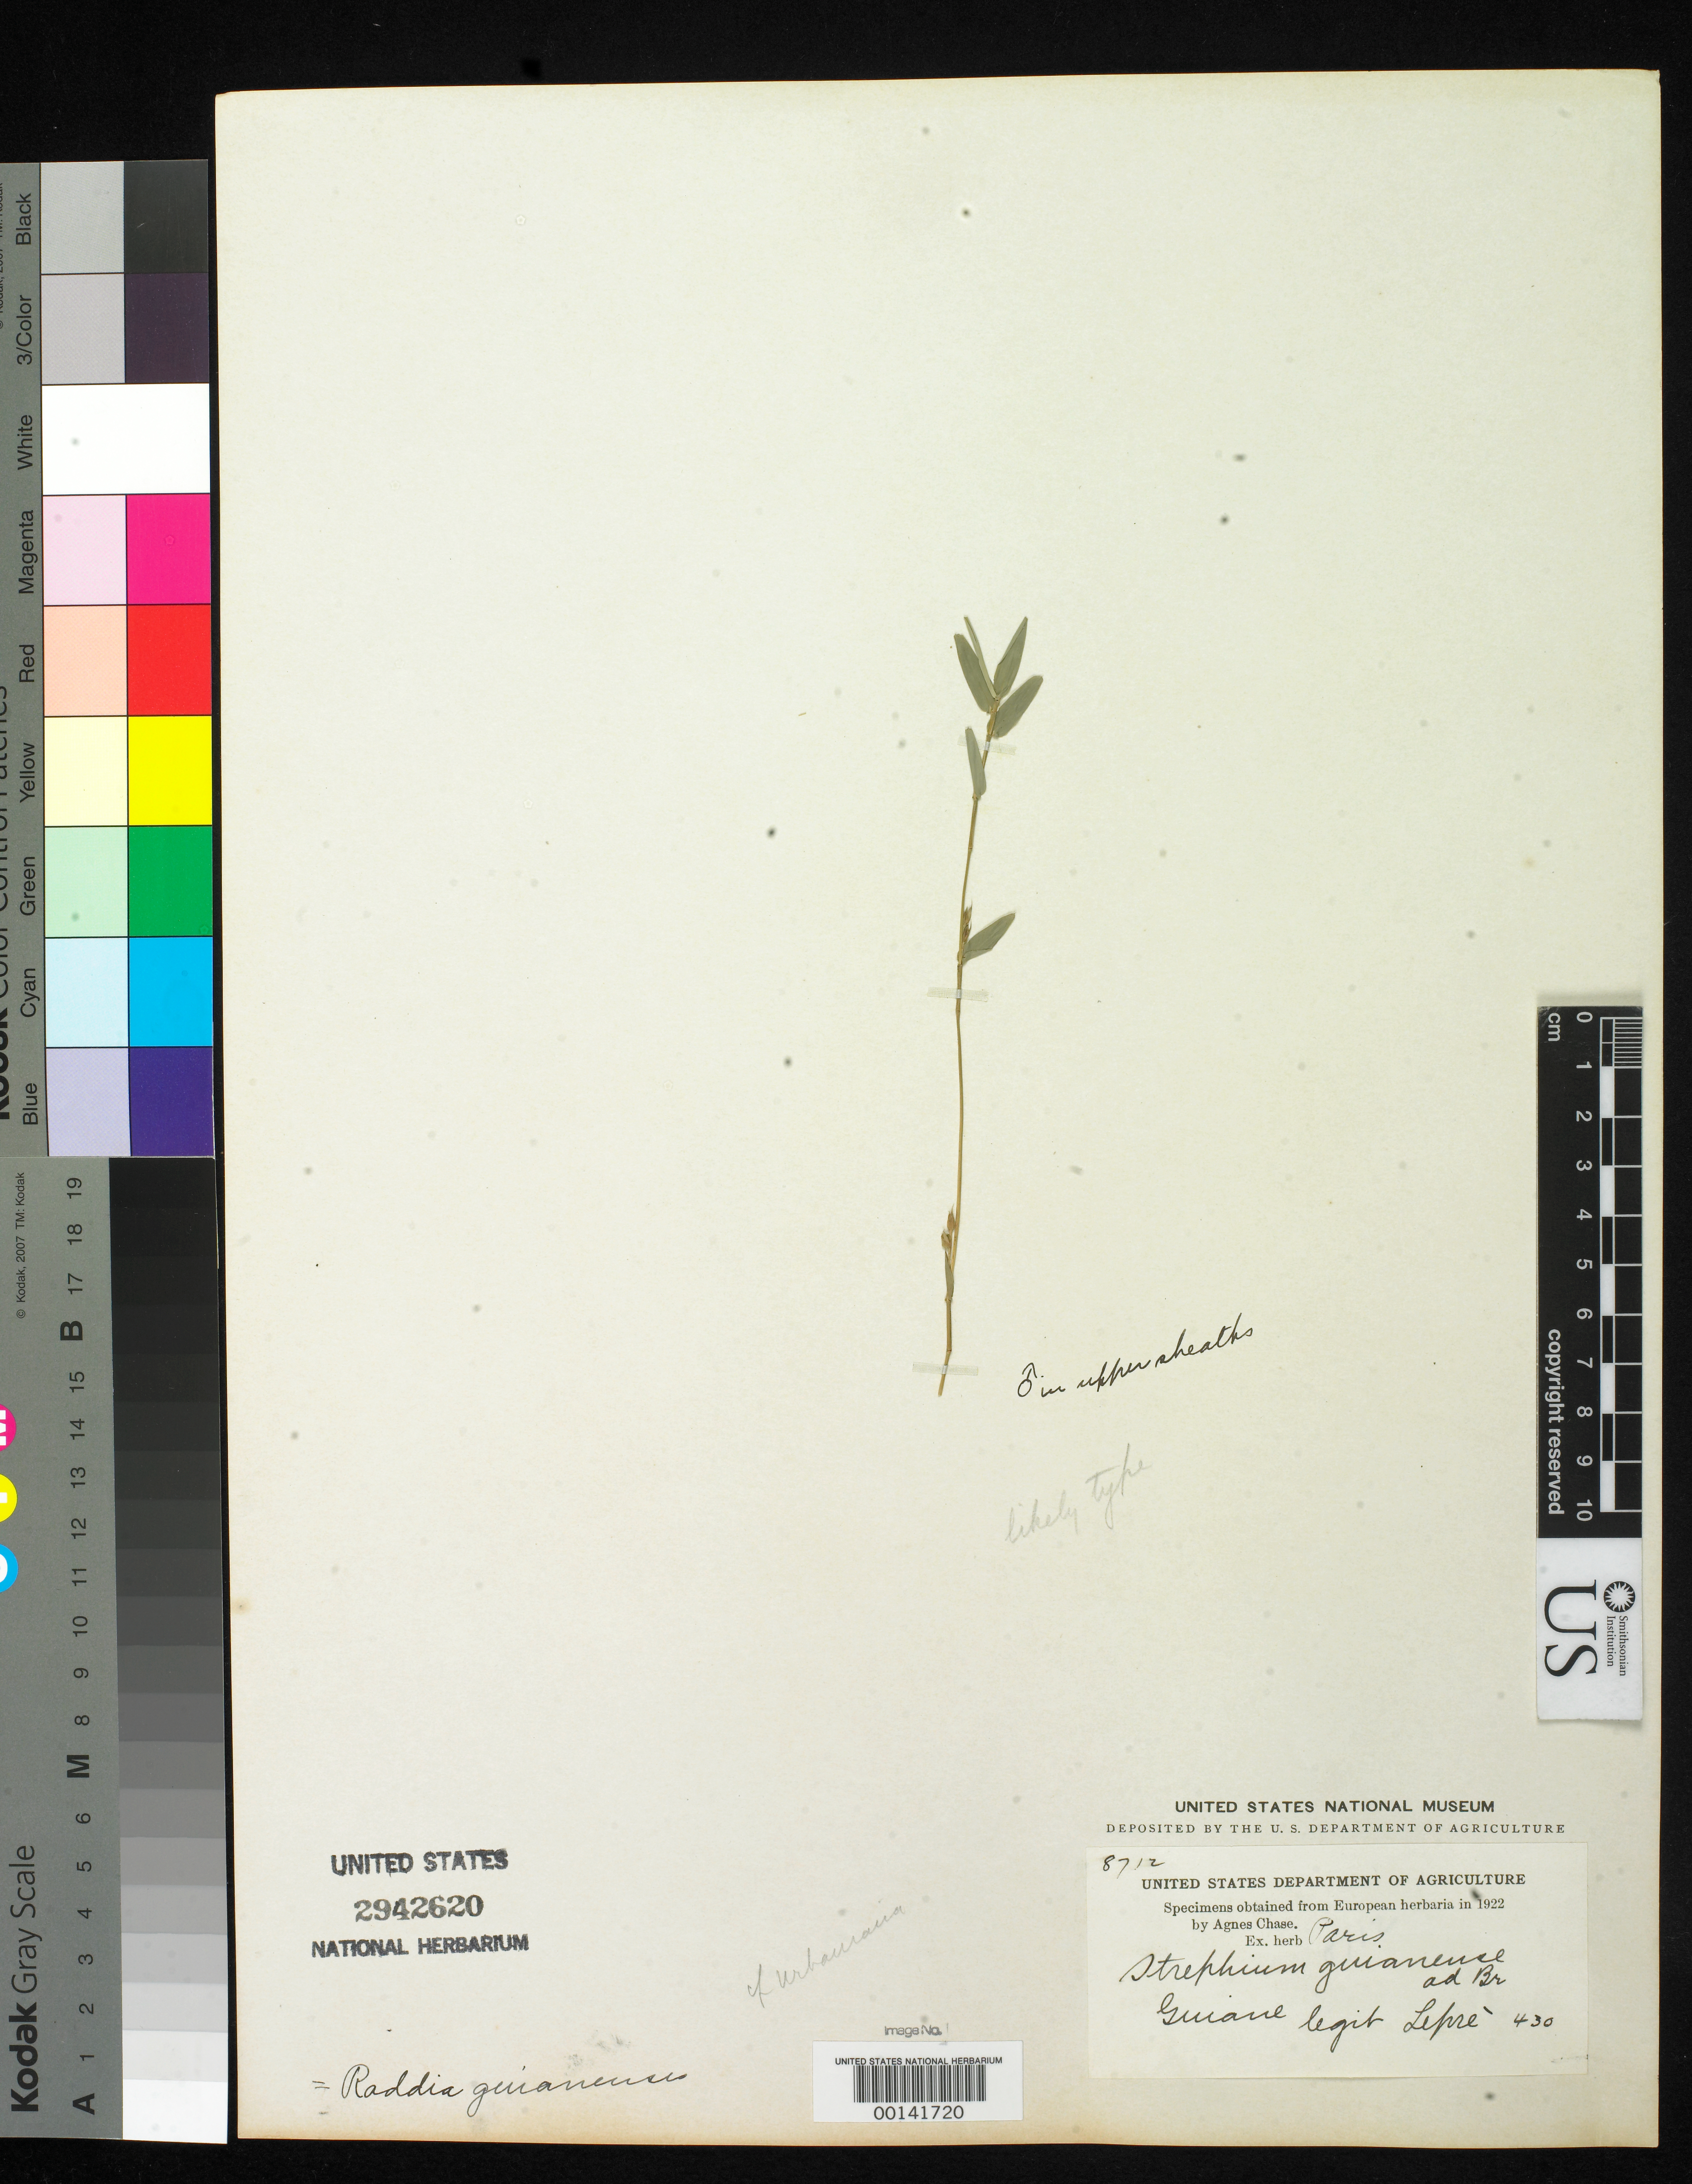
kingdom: Plantae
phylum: Tracheophyta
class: Liliopsida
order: Poales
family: Poaceae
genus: Strephium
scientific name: Strephium guianense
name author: Brongn.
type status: Type Fragment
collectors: -. Lepre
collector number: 430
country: French Guiana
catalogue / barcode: US 2942620